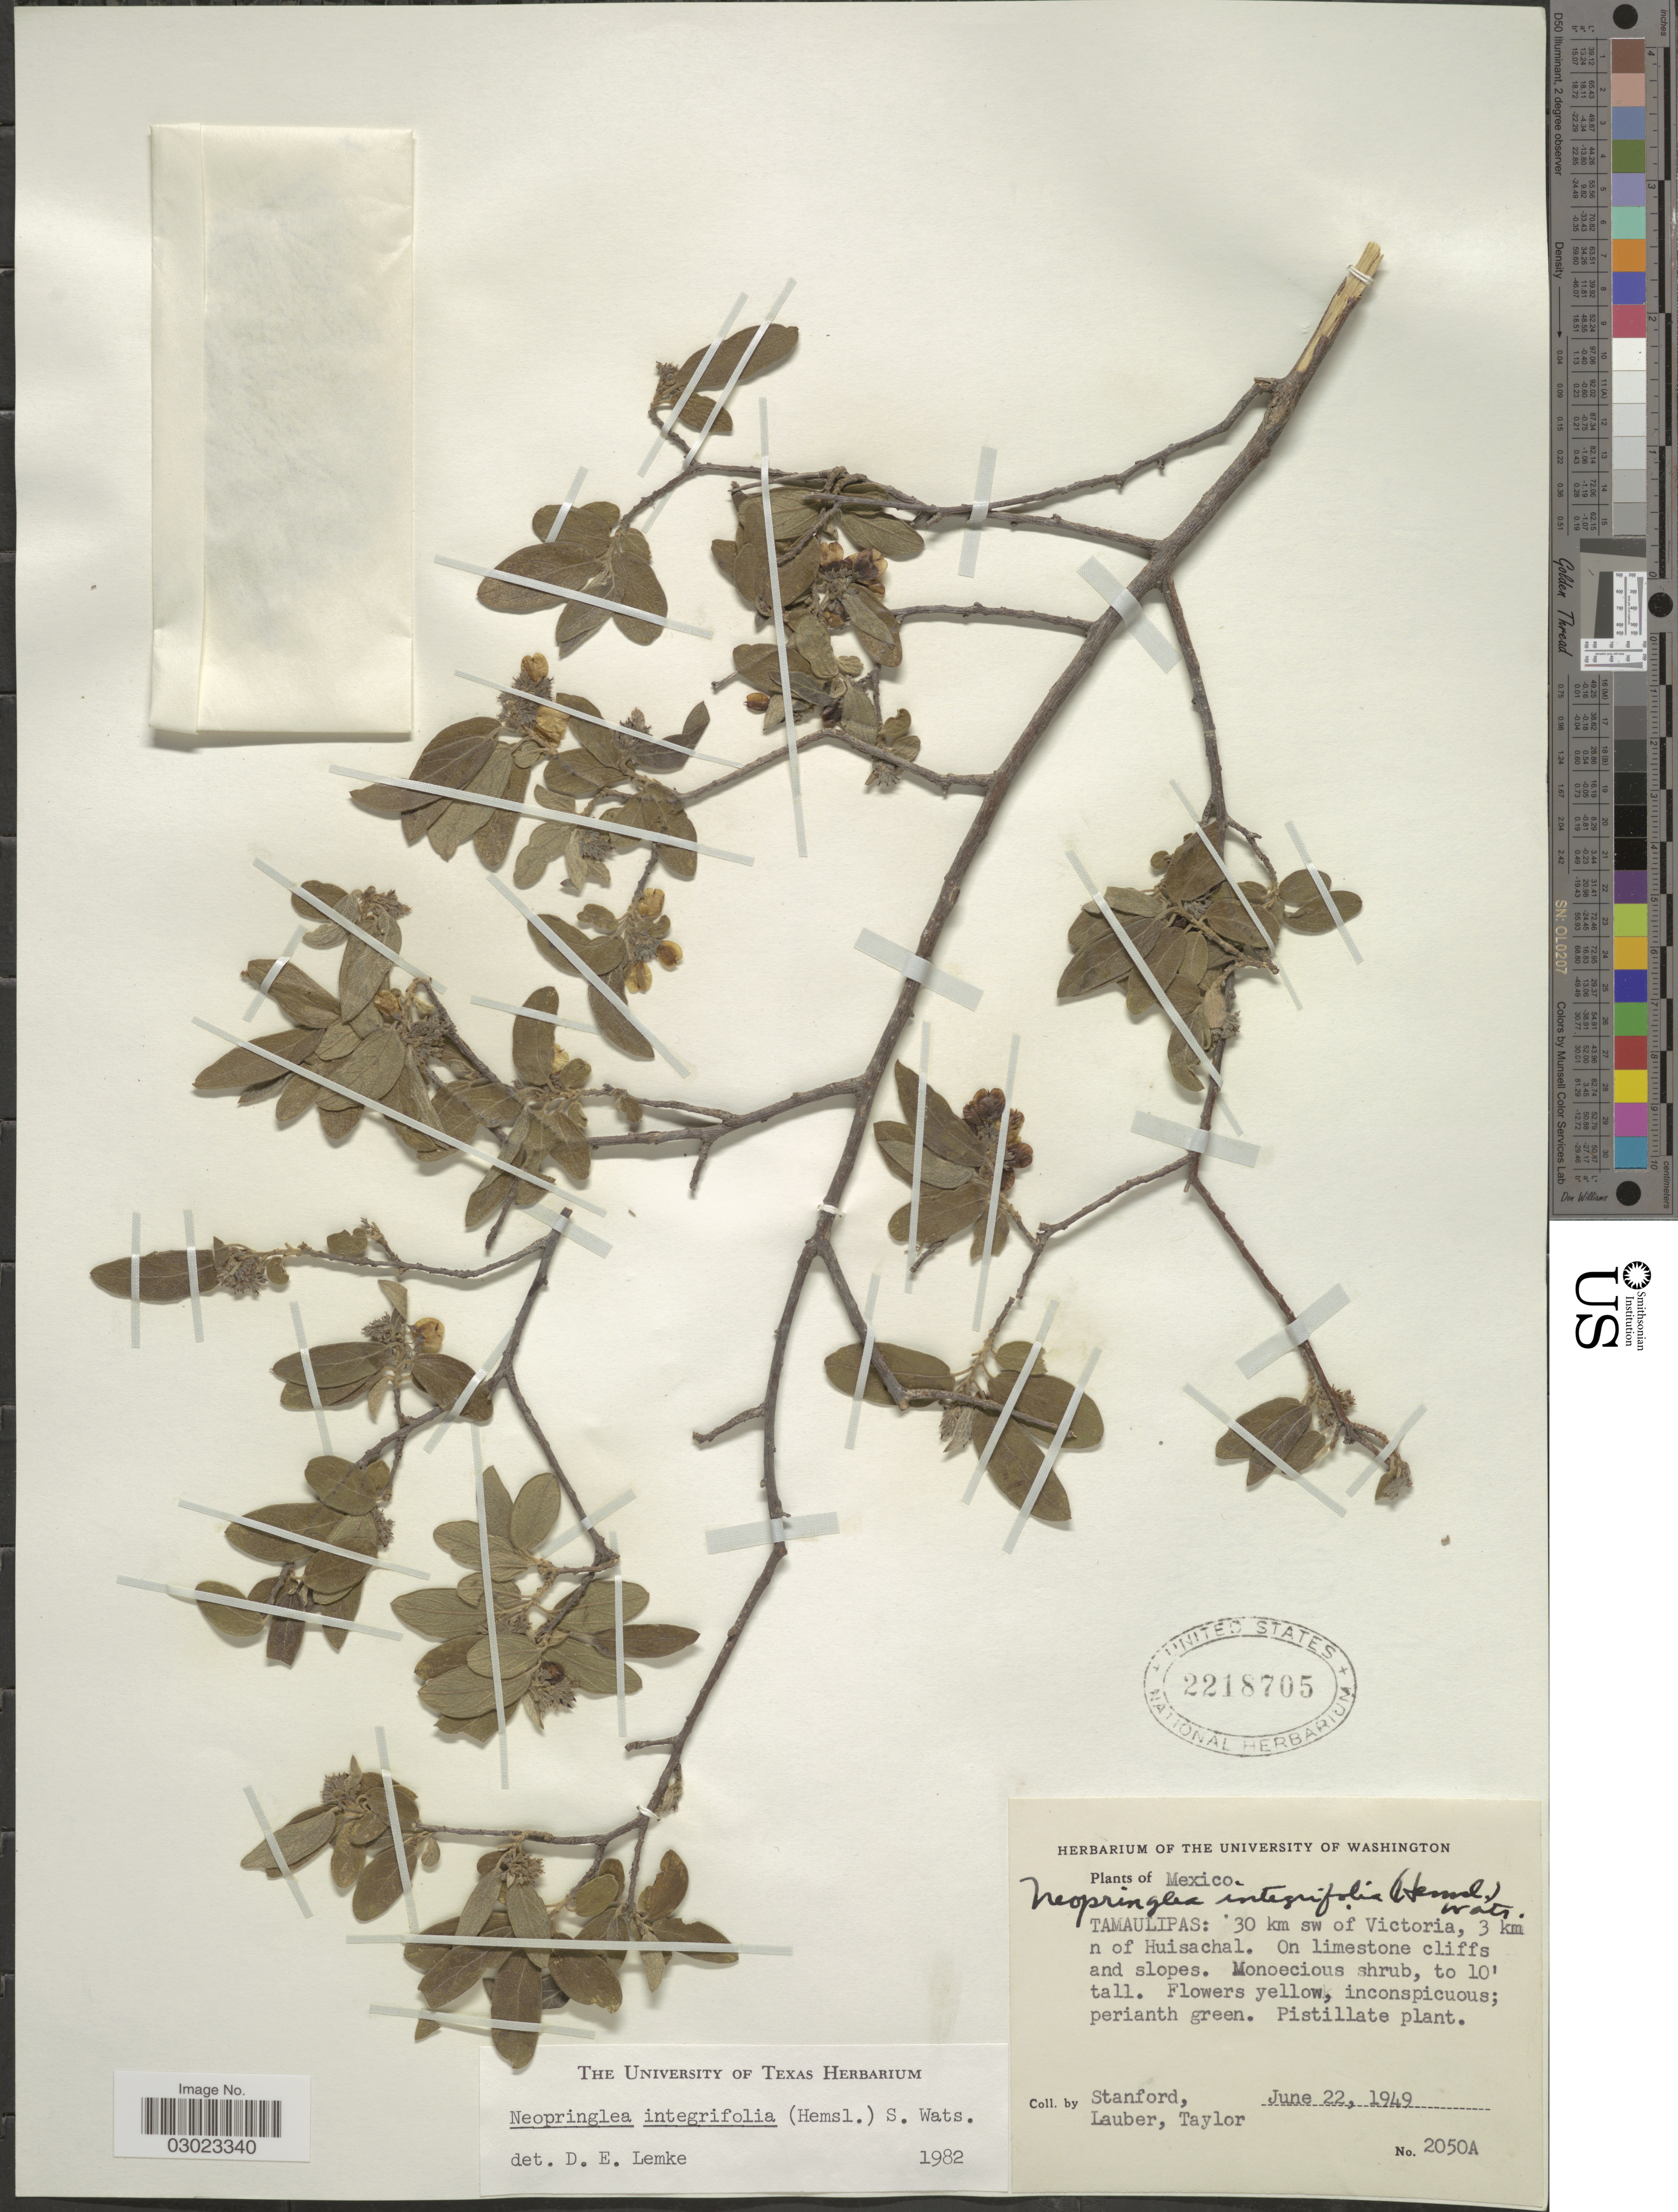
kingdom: Plantae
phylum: Tracheophyta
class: Magnoliopsida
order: Malpighiales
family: Salicaceae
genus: Neopringlea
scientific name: Neopringlea integrifolia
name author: (Hemsl.) S. Watson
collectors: -. Stanford, -. Lauber & -. Taylor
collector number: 2050A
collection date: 1949-06-22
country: Mexico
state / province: Tamaulipas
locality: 30 km sw of Victoria, 3 km n of Huisachal.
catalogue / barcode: US 2218705